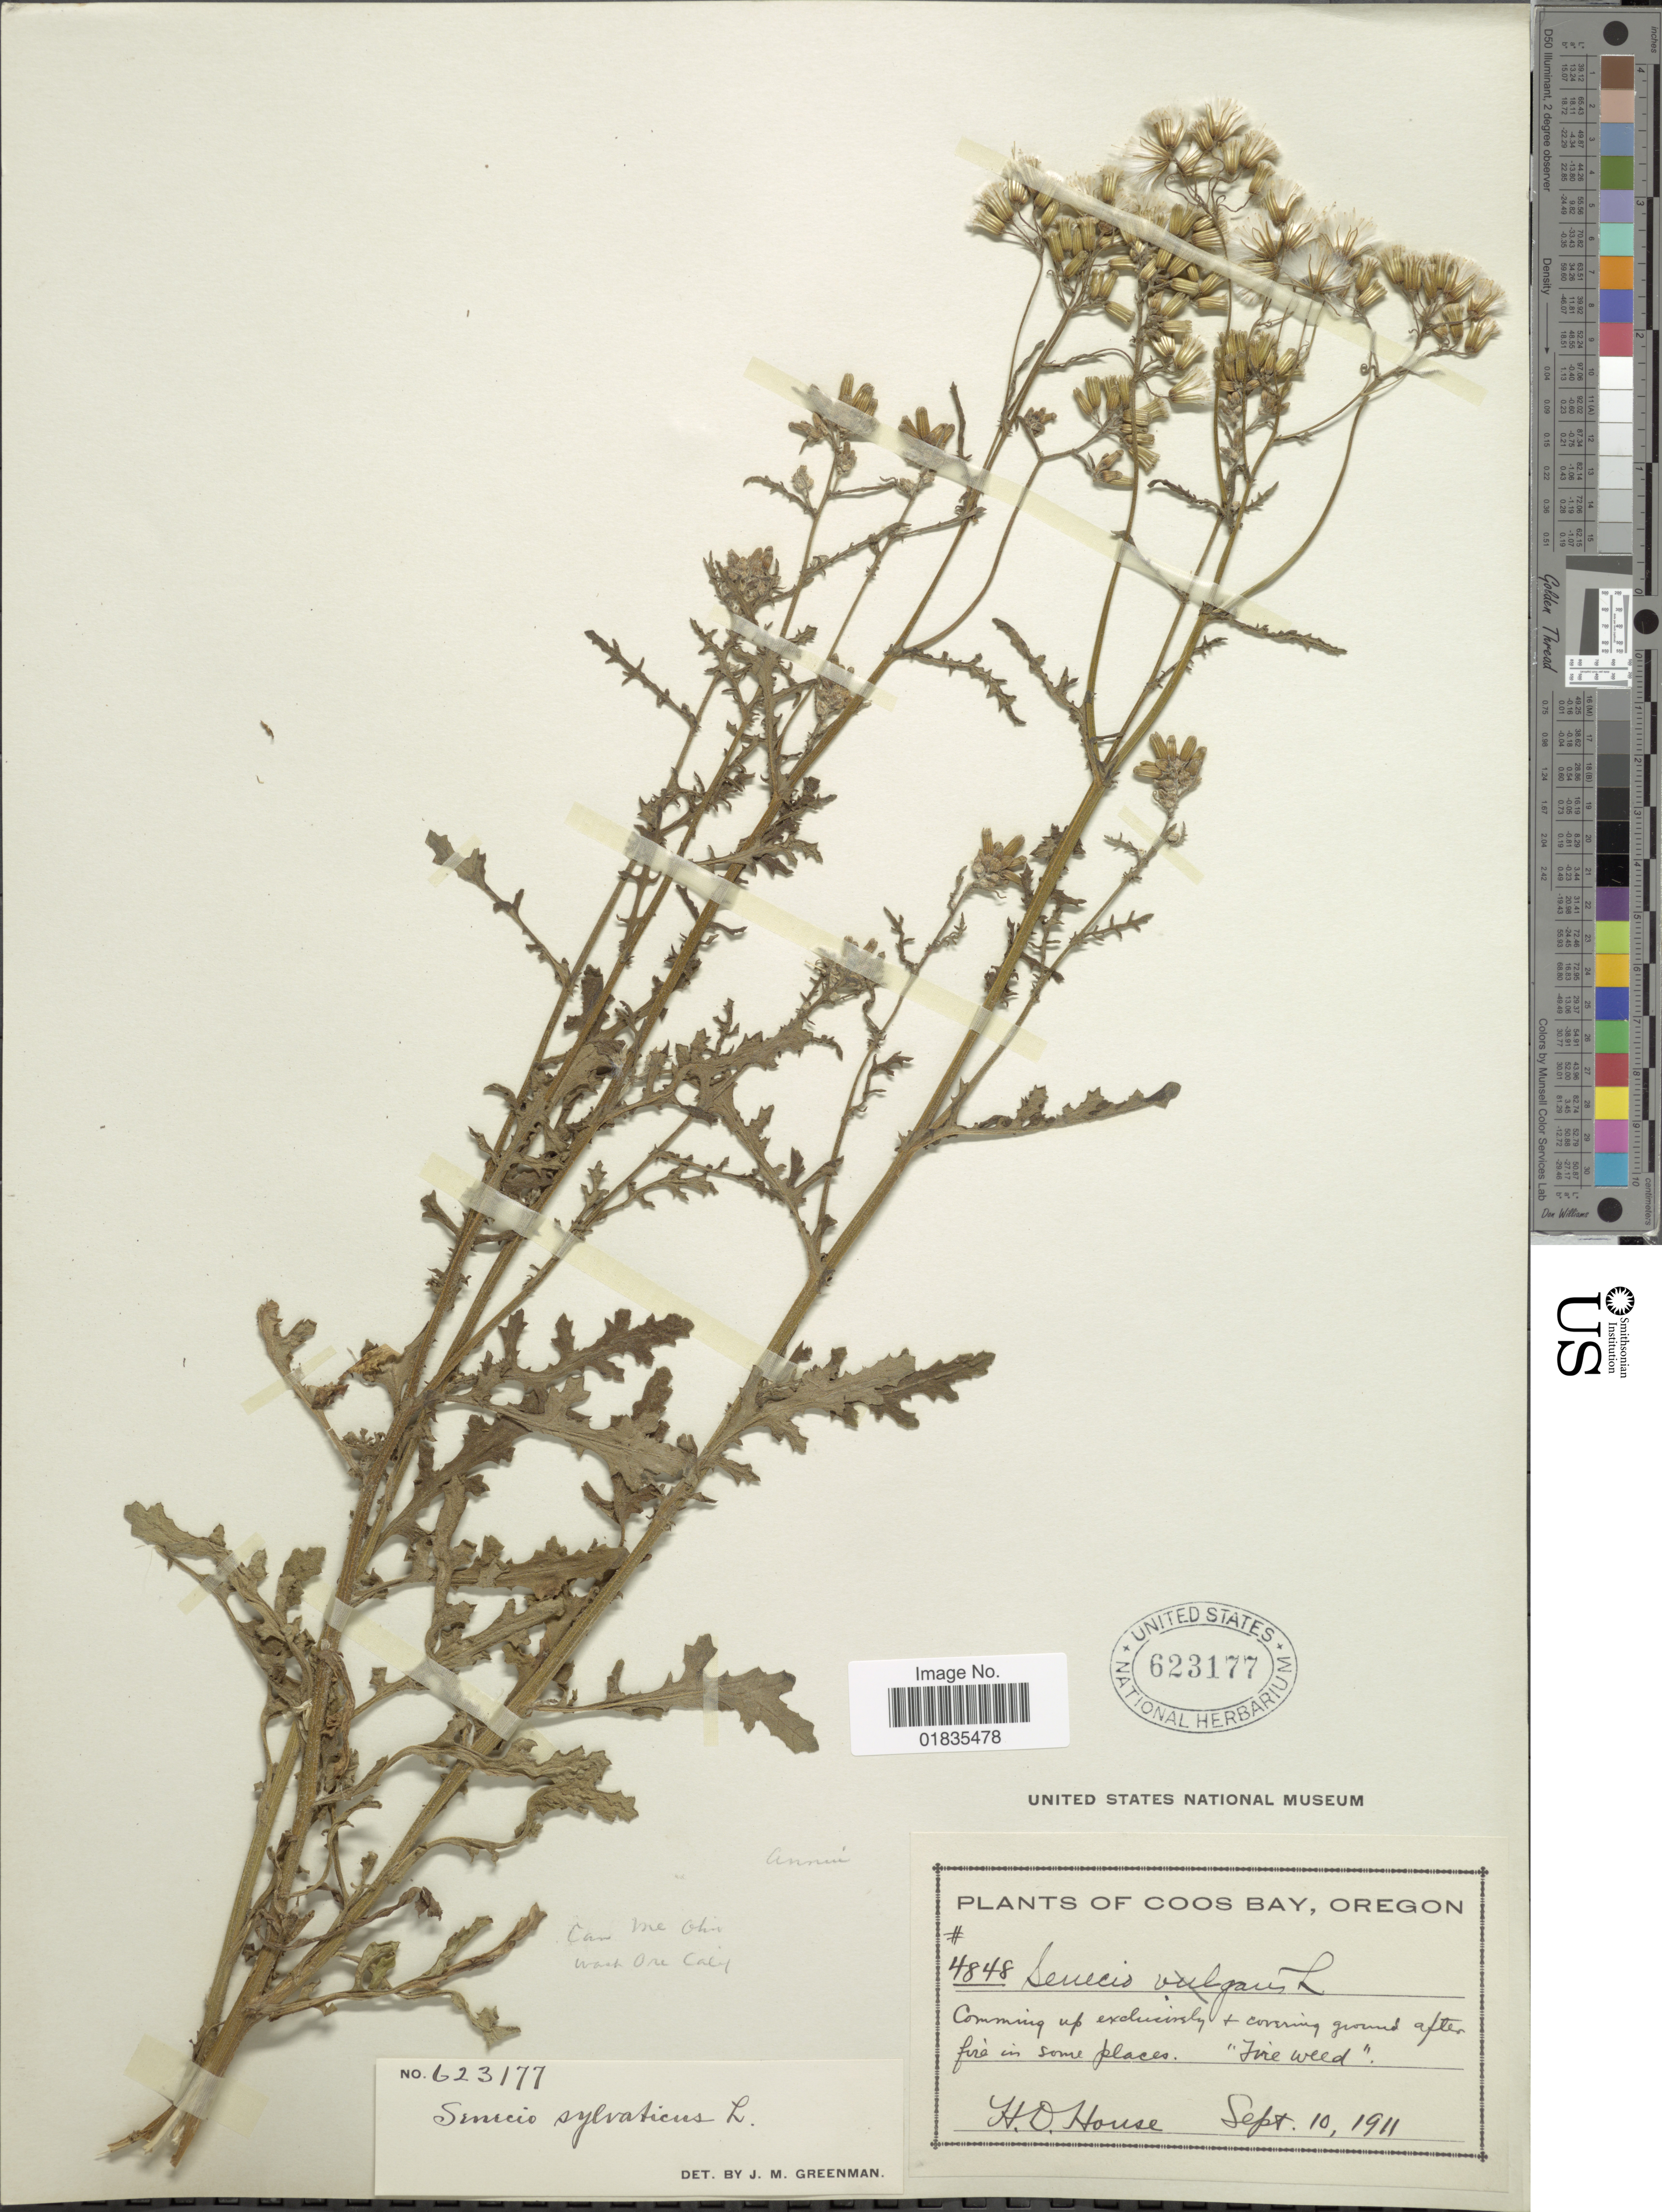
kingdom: Plantae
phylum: Tracheophyta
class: Magnoliopsida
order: Asterales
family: Asteraceae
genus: Senecio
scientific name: Senecio sylvaticus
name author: L.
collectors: H. D. House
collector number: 4848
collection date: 1911-09-10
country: United States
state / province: Oregon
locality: Coos Bay, comming up exclusively + covering ground after fire in some places, Fire weed.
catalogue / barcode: US 623177